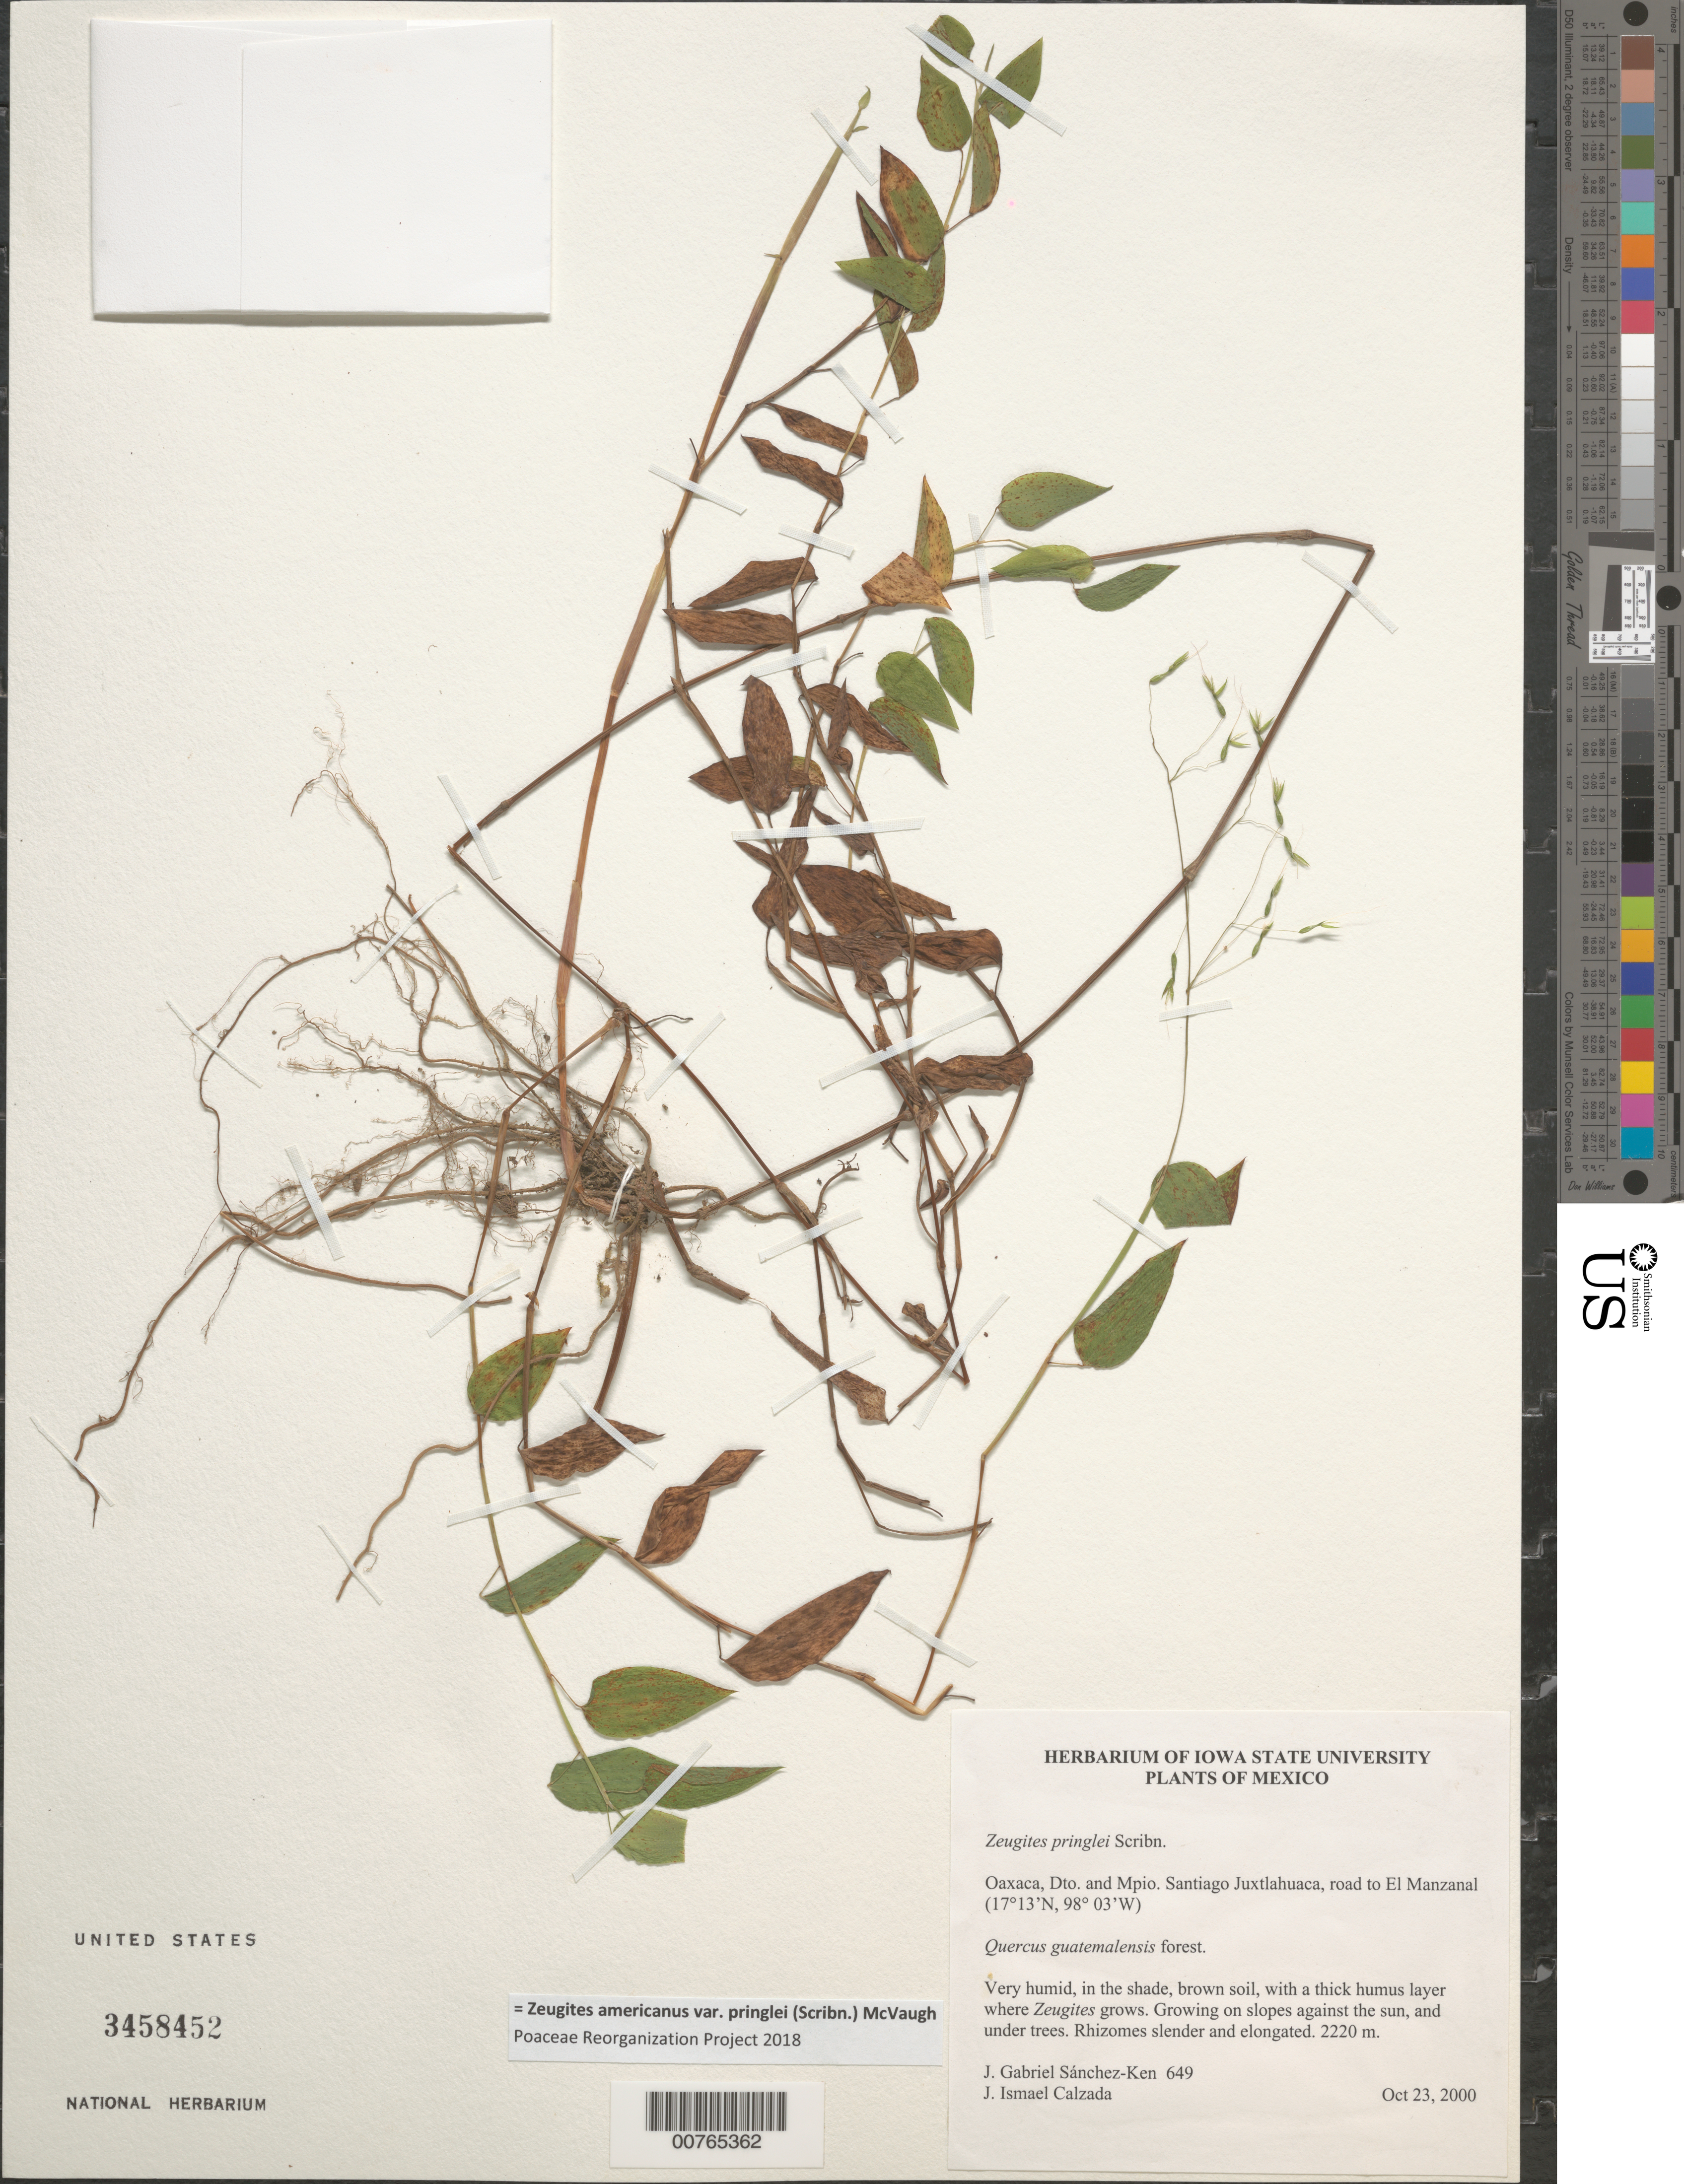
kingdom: Plantae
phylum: Tracheophyta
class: Liliopsida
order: Poales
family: Poaceae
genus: Zeugites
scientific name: Zeugites americanus var. pringlei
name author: (Scribn.) McVaugh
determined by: Poaceae Reorganization Project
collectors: J. G. Sánchez-Ken & J. I. Calzada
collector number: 649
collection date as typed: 23 Oct 2000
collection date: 2000-10-23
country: Mexico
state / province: Oaxaca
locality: Santiago Juxtlahuaca, road to El Manzanal.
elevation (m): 2220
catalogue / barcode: US 3458452